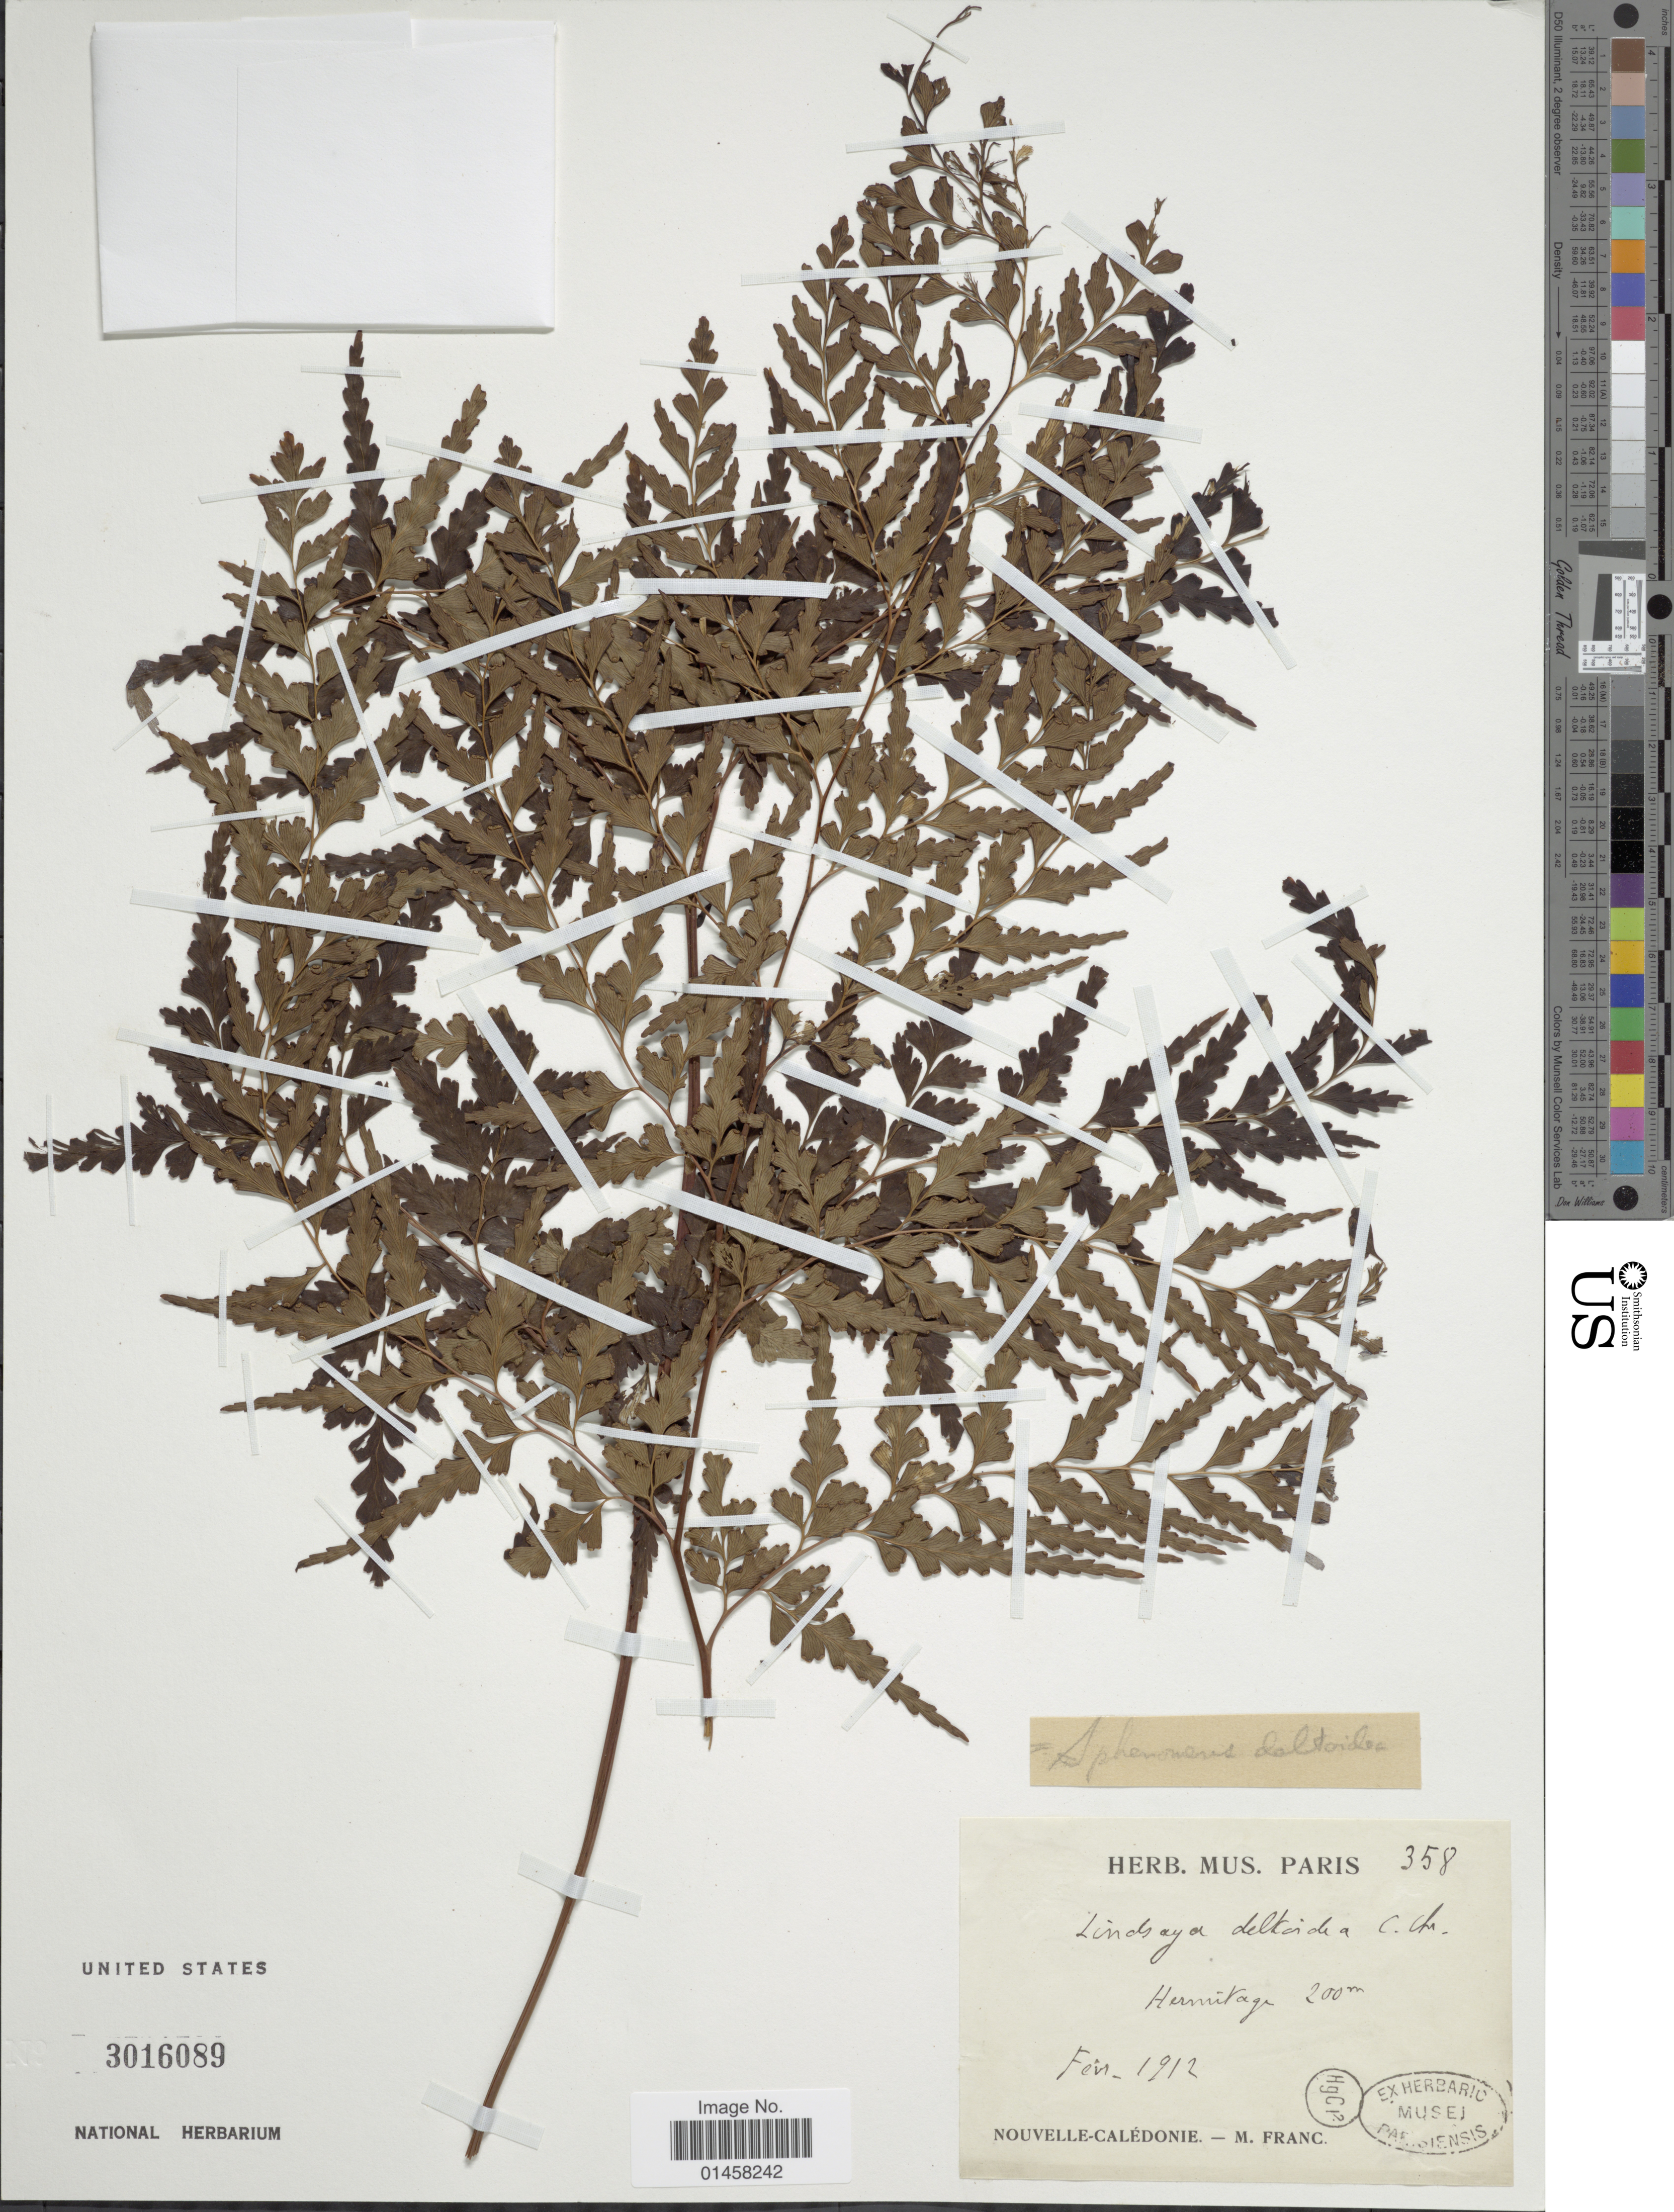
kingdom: Plantae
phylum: Tracheophyta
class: Polypodiopsida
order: Polypodiales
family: Lindsaeaceae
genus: Sphenomeris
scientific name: Sphenomeris deltoidea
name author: (C. Chr.) Copel.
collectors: M. Franc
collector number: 358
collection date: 1912-02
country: New Caledonia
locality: Hermitage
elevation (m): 200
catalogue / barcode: US 3016089